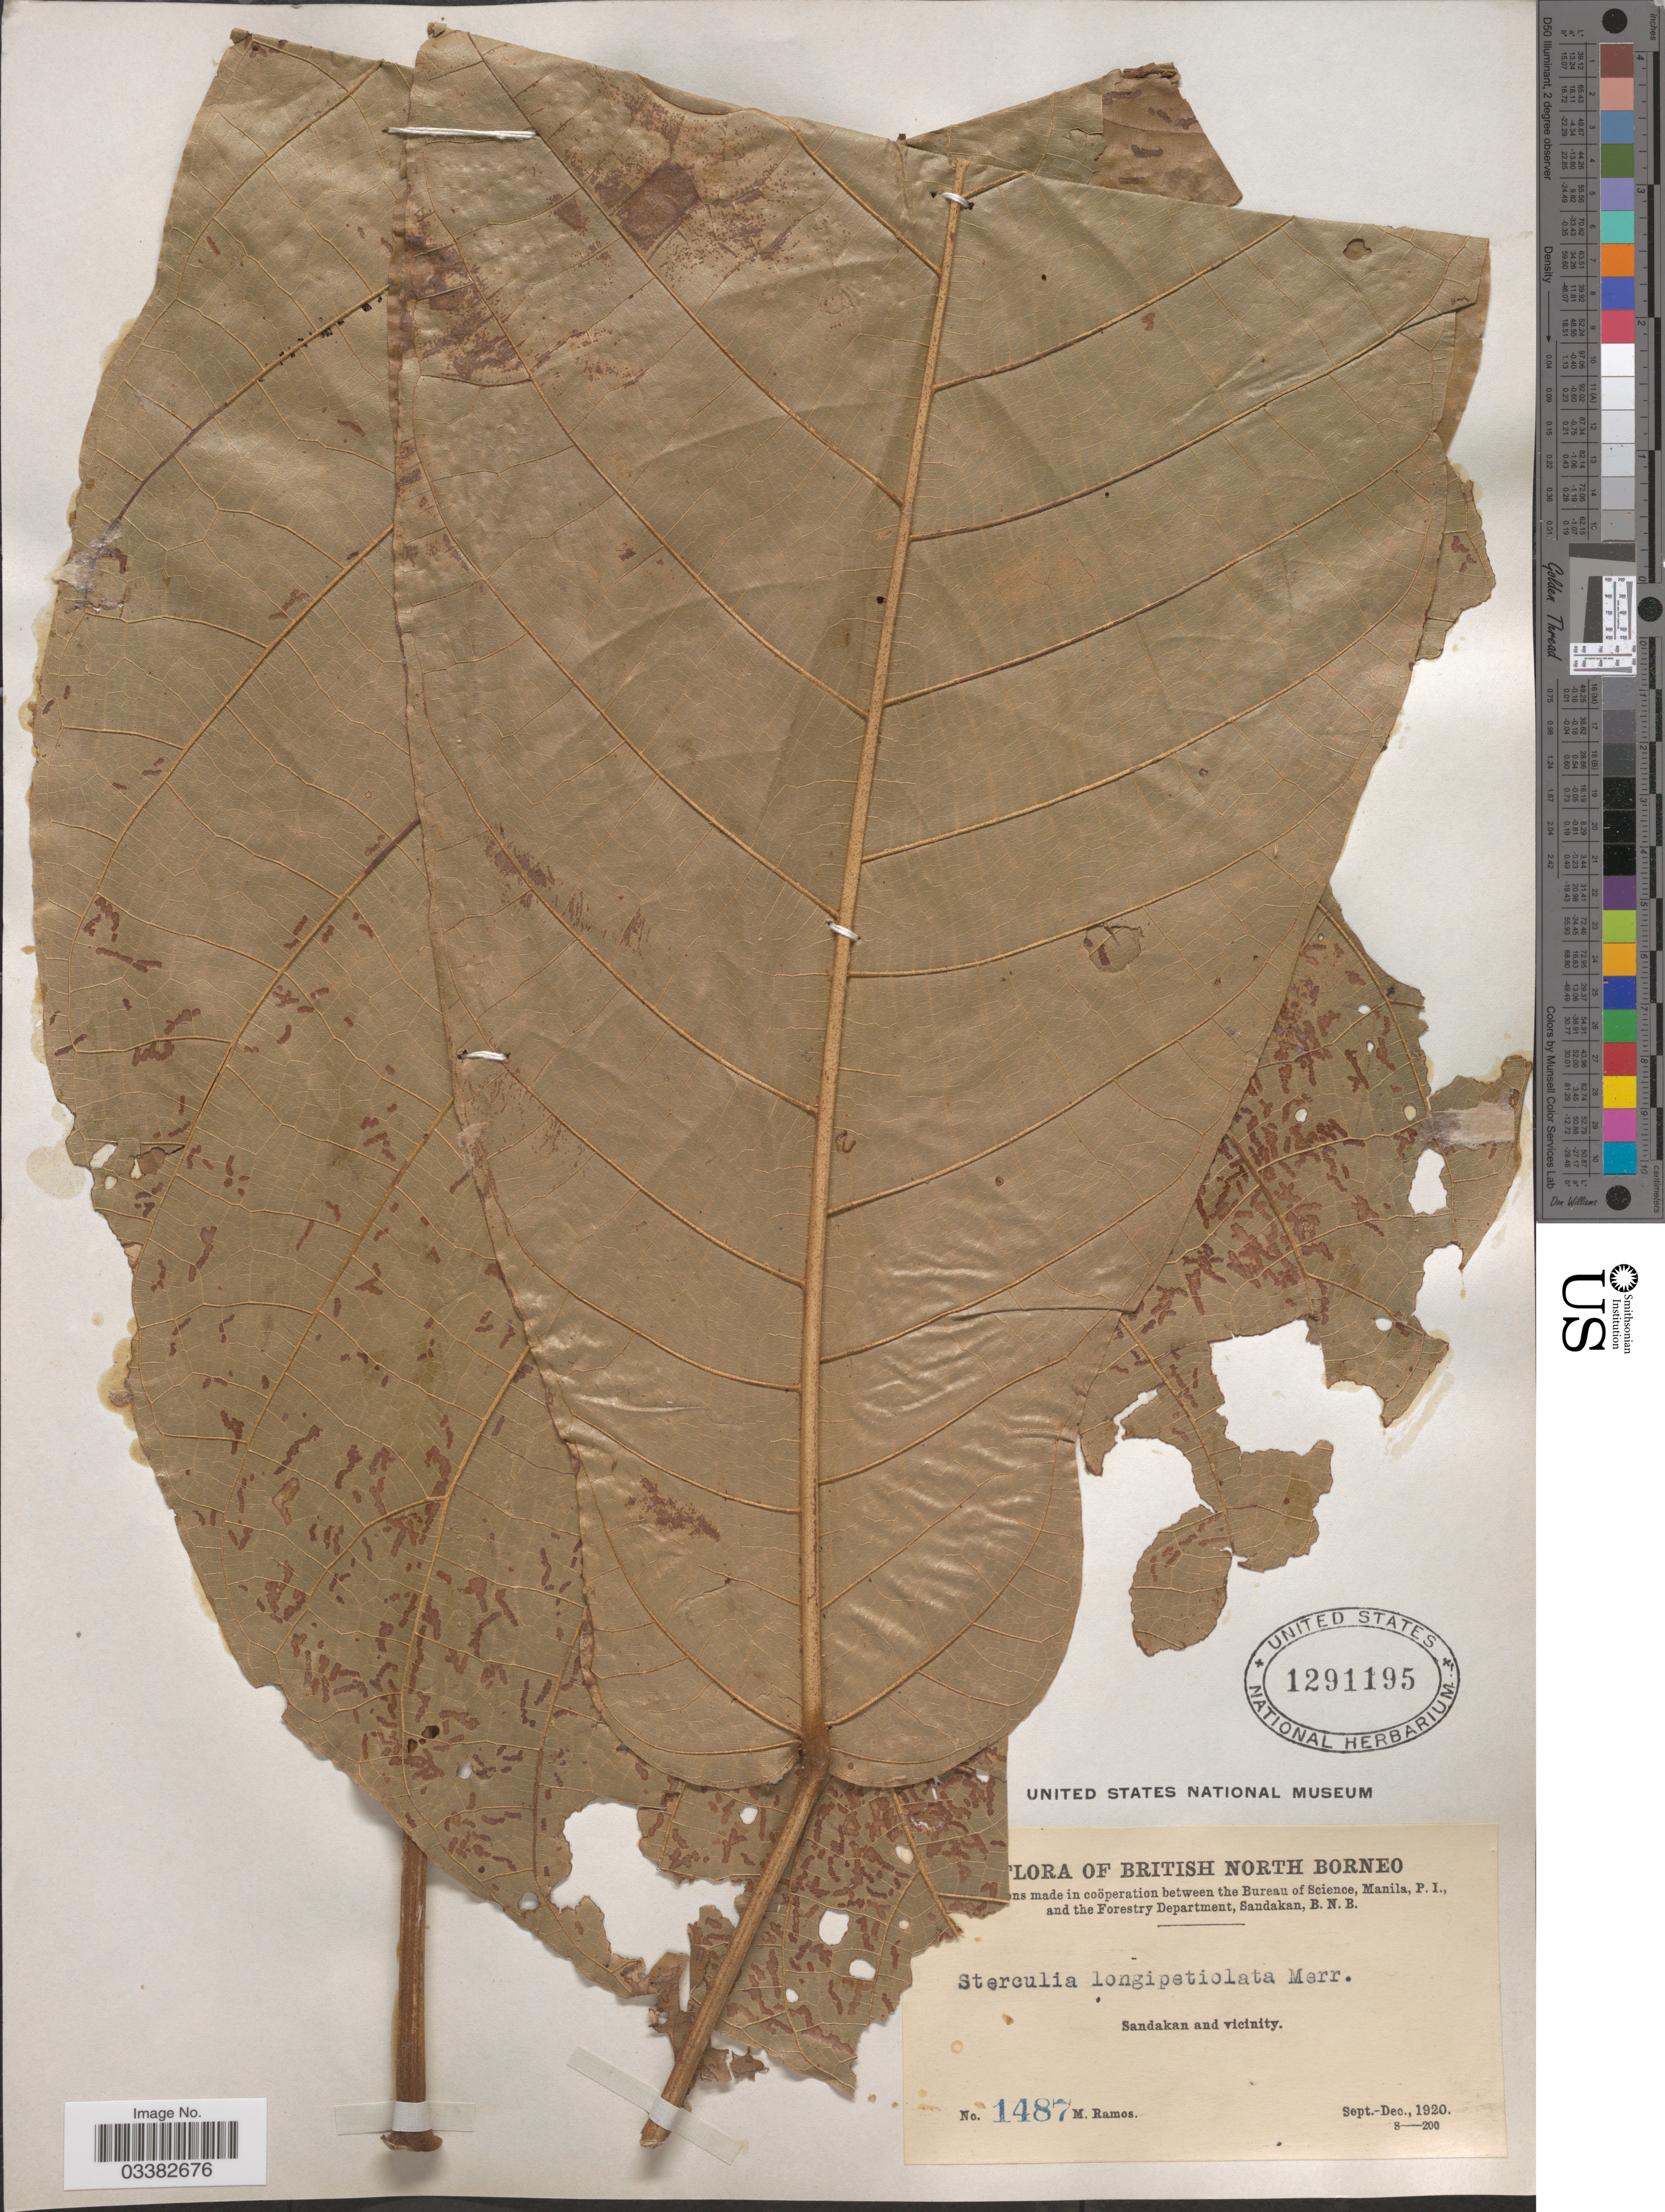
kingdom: Plantae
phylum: Tracheophyta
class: Magnoliopsida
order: Malvales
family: Malvaceae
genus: Sterculia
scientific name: Sterculia longipetiolata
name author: Merr.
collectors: M. Ramos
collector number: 1487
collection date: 1920-09/1920-12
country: Malaysia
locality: British North Borneo. Sandakan and vicinity.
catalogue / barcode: US 1291195